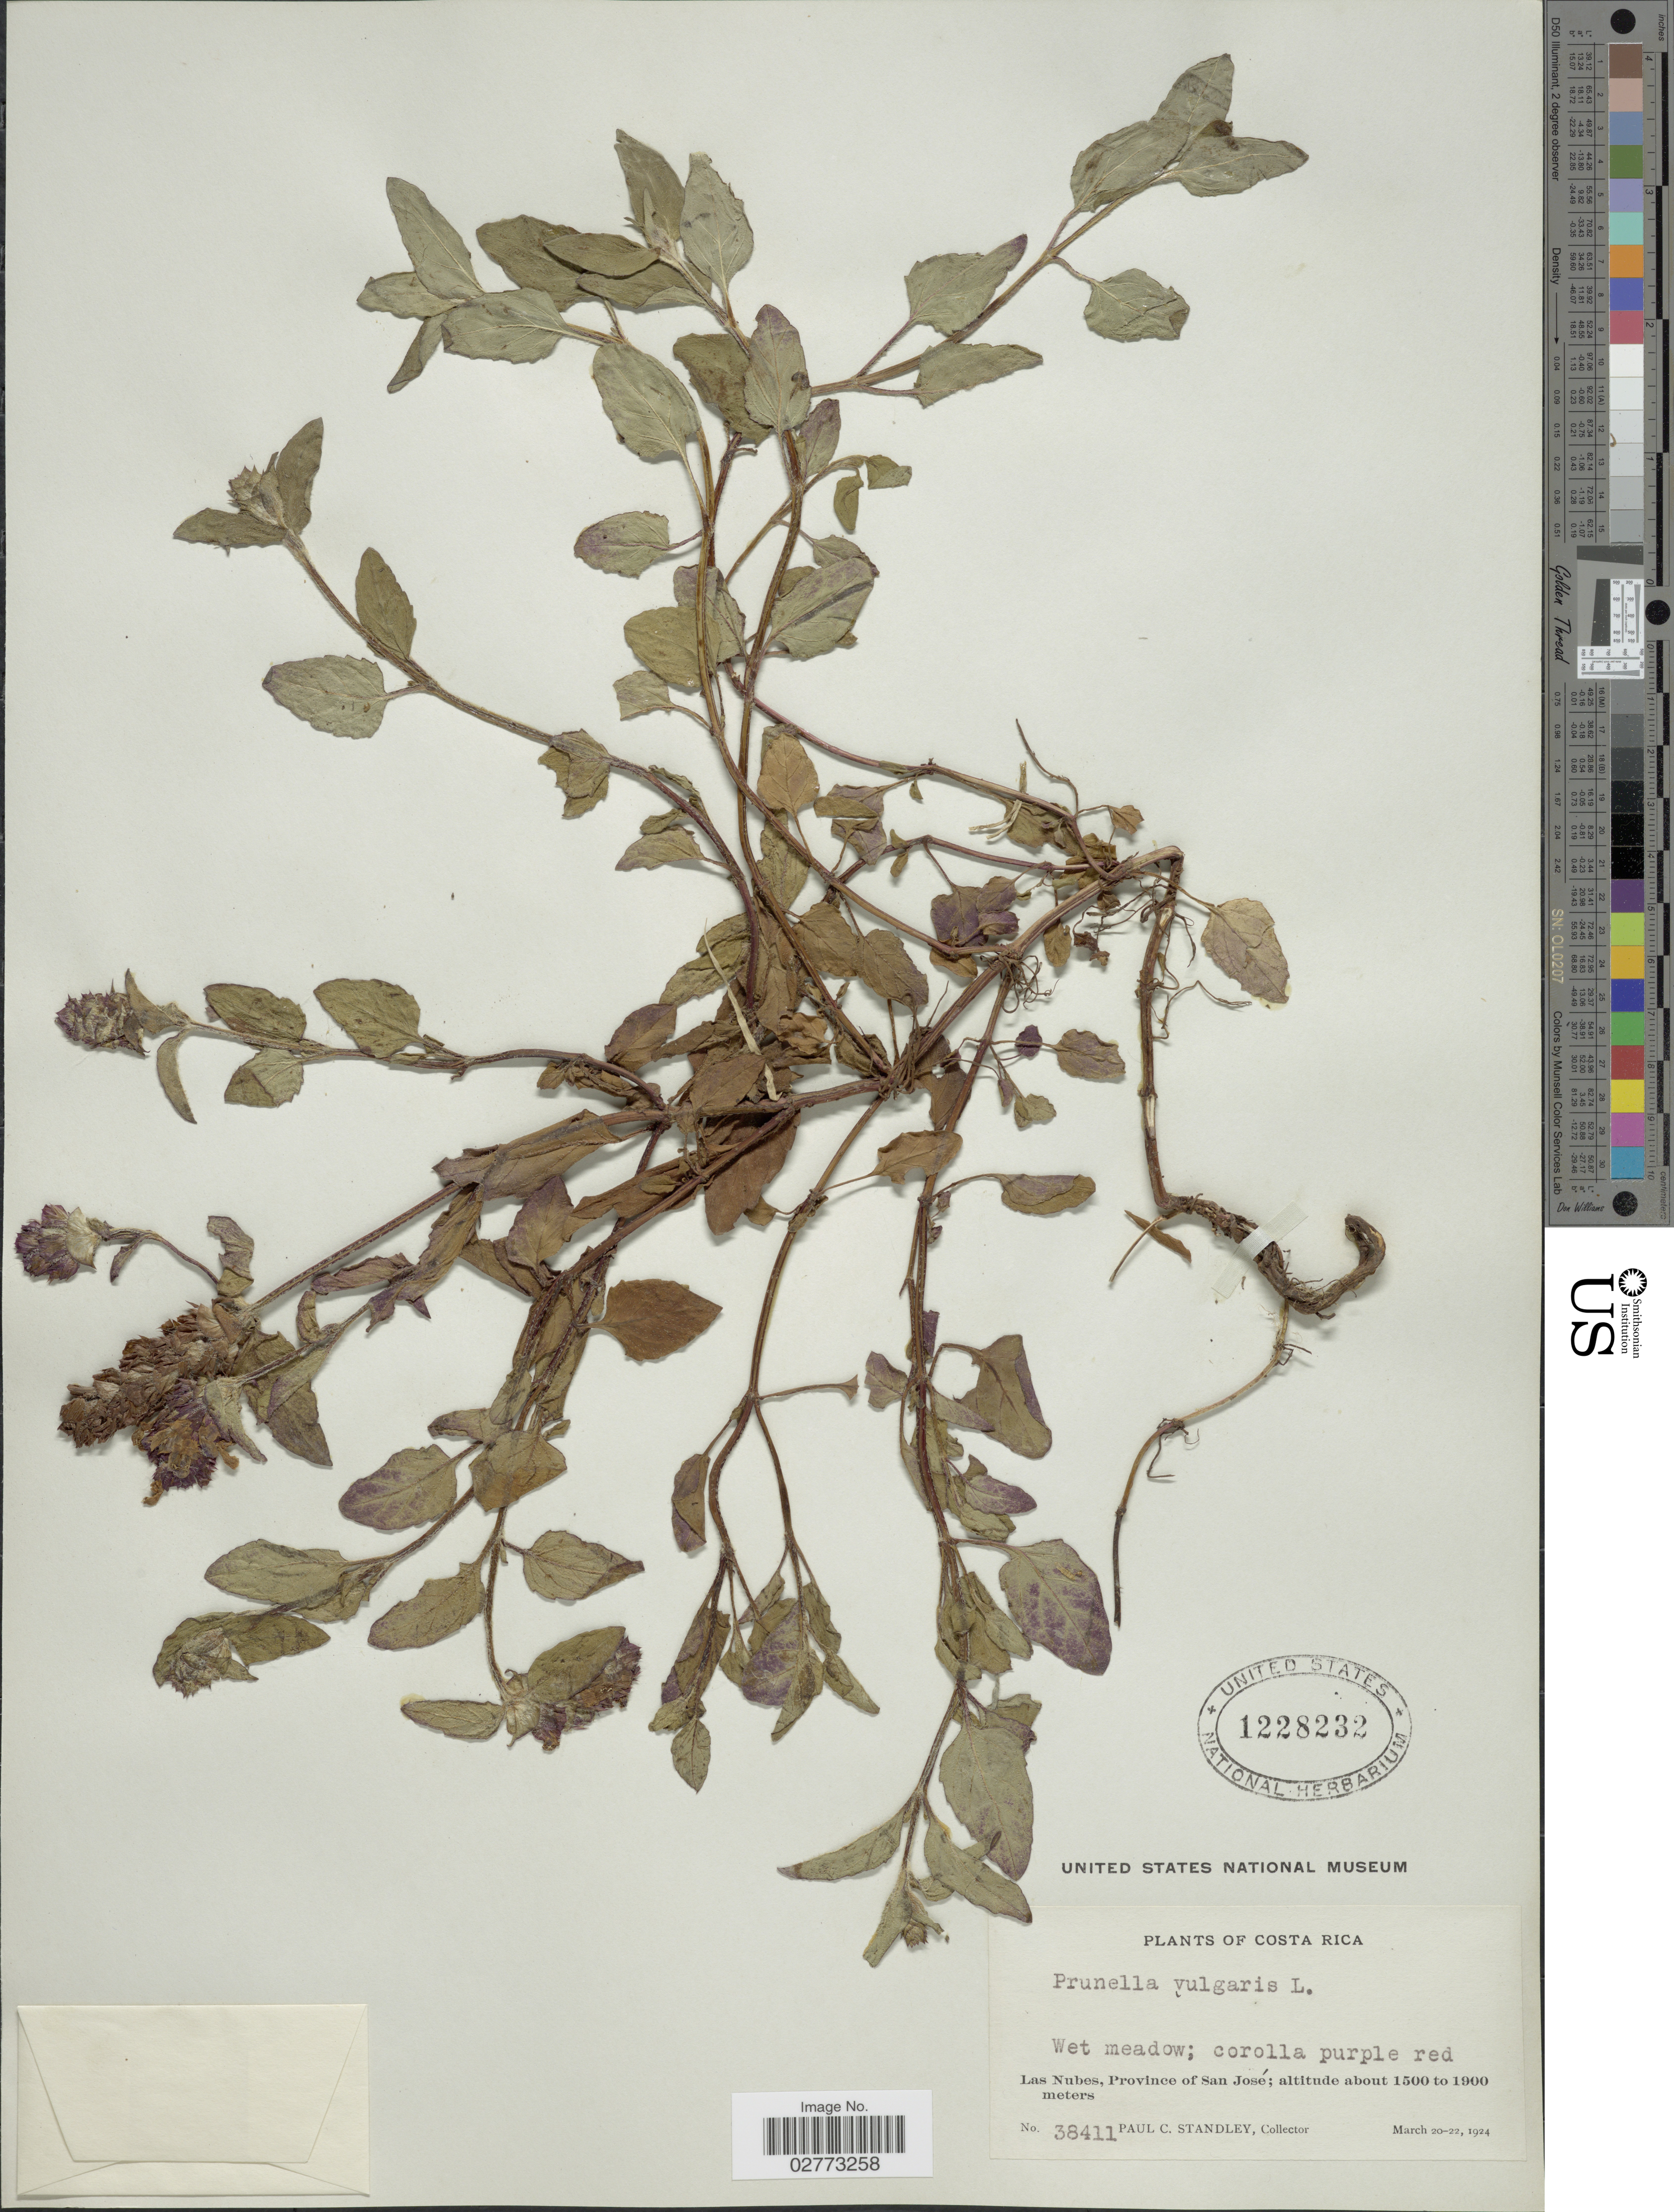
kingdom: Plantae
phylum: Tracheophyta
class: Magnoliopsida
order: Lamiales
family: Lamiaceae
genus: Prunella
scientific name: Prunella vulgaris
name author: L.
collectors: P. C. Standley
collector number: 38411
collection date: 1924-03-20/1924-03-22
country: Costa Rica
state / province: San José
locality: Las Nubes.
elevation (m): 1500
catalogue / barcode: US 1228232